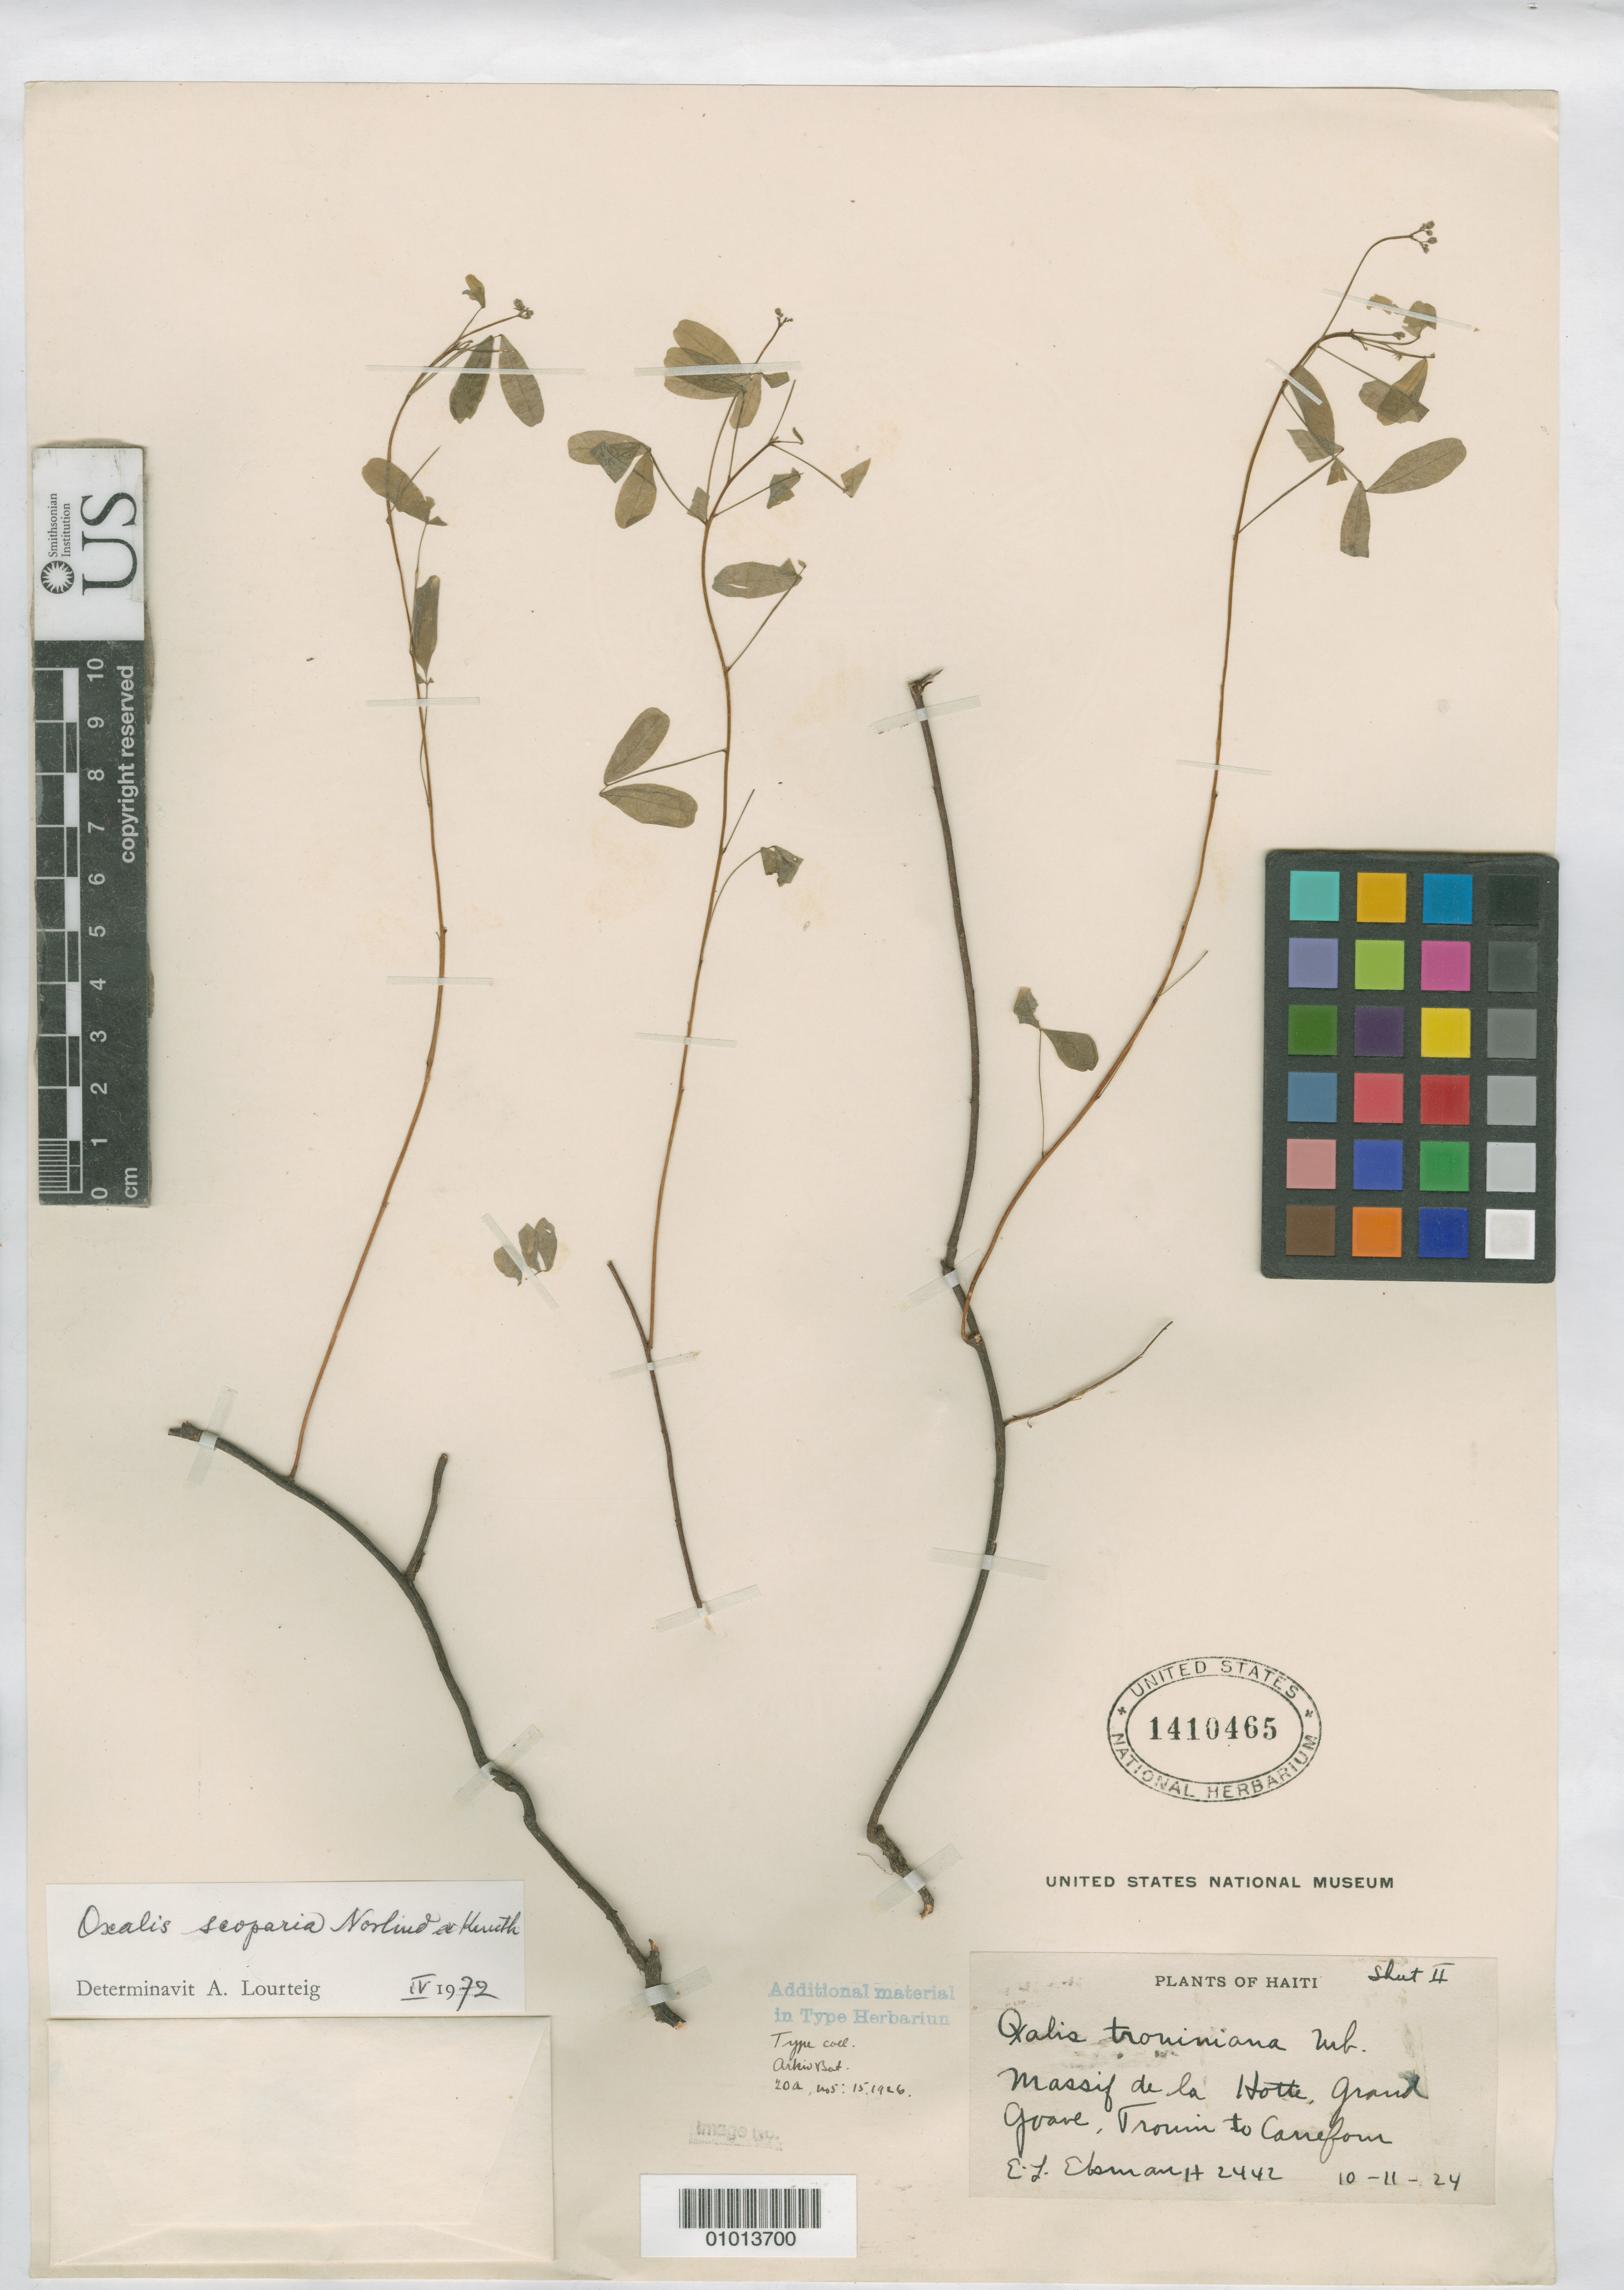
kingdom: Plantae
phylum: Tracheophyta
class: Magnoliopsida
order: Oxalidales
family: Oxalidaceae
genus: Oxalis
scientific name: Oxalis trouiniana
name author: Urb.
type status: Isotype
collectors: E. L. Ekman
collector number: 2442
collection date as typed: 10 Nov 1924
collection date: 1924-11-10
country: Haiti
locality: Massif de La Hotte, Trouin to Carrefour-fauche.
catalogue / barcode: US 1410465